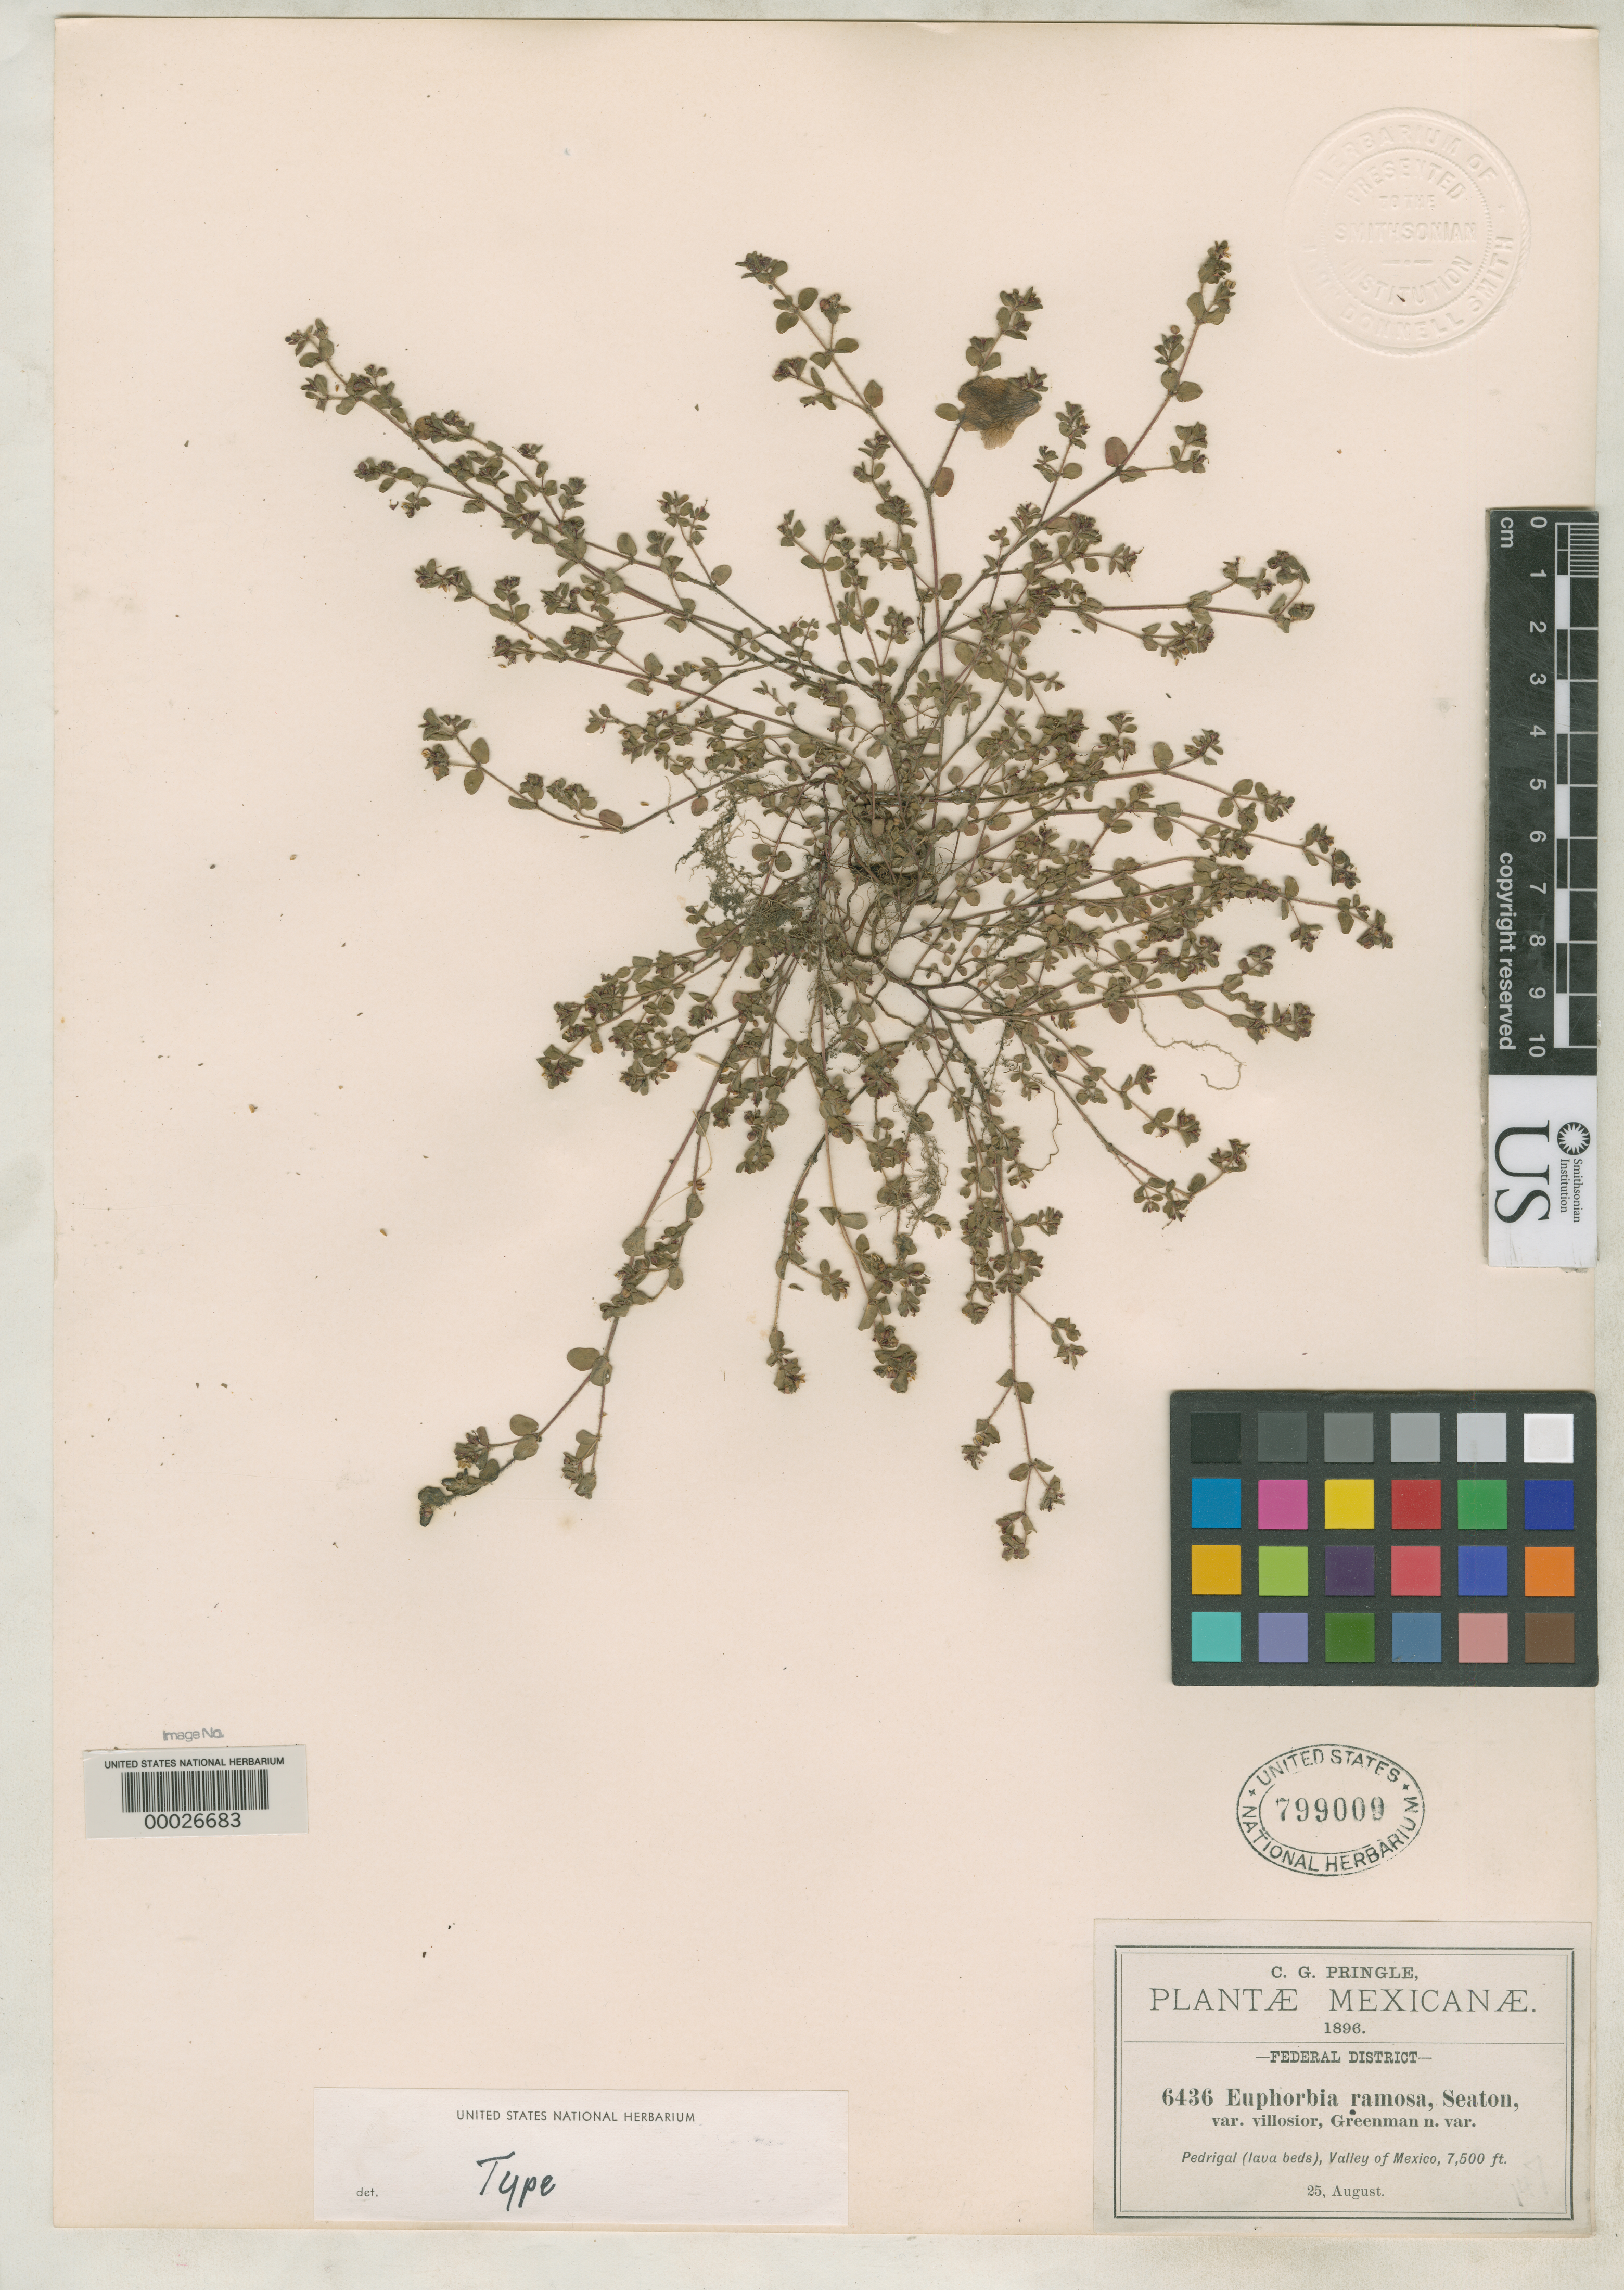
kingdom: Plantae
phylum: Tracheophyta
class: Magnoliopsida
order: Malpighiales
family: Euphorbiaceae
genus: Euphorbia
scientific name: Euphorbia ramosa var. villosior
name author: Greenm.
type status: Isotype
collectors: C. G. Pringle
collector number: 6436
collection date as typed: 25 Aug 1896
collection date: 1896-08-25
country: Mexico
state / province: Distrito Federal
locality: Pedregal lava beds, Valley of Mexico.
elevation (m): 2300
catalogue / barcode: US 799009